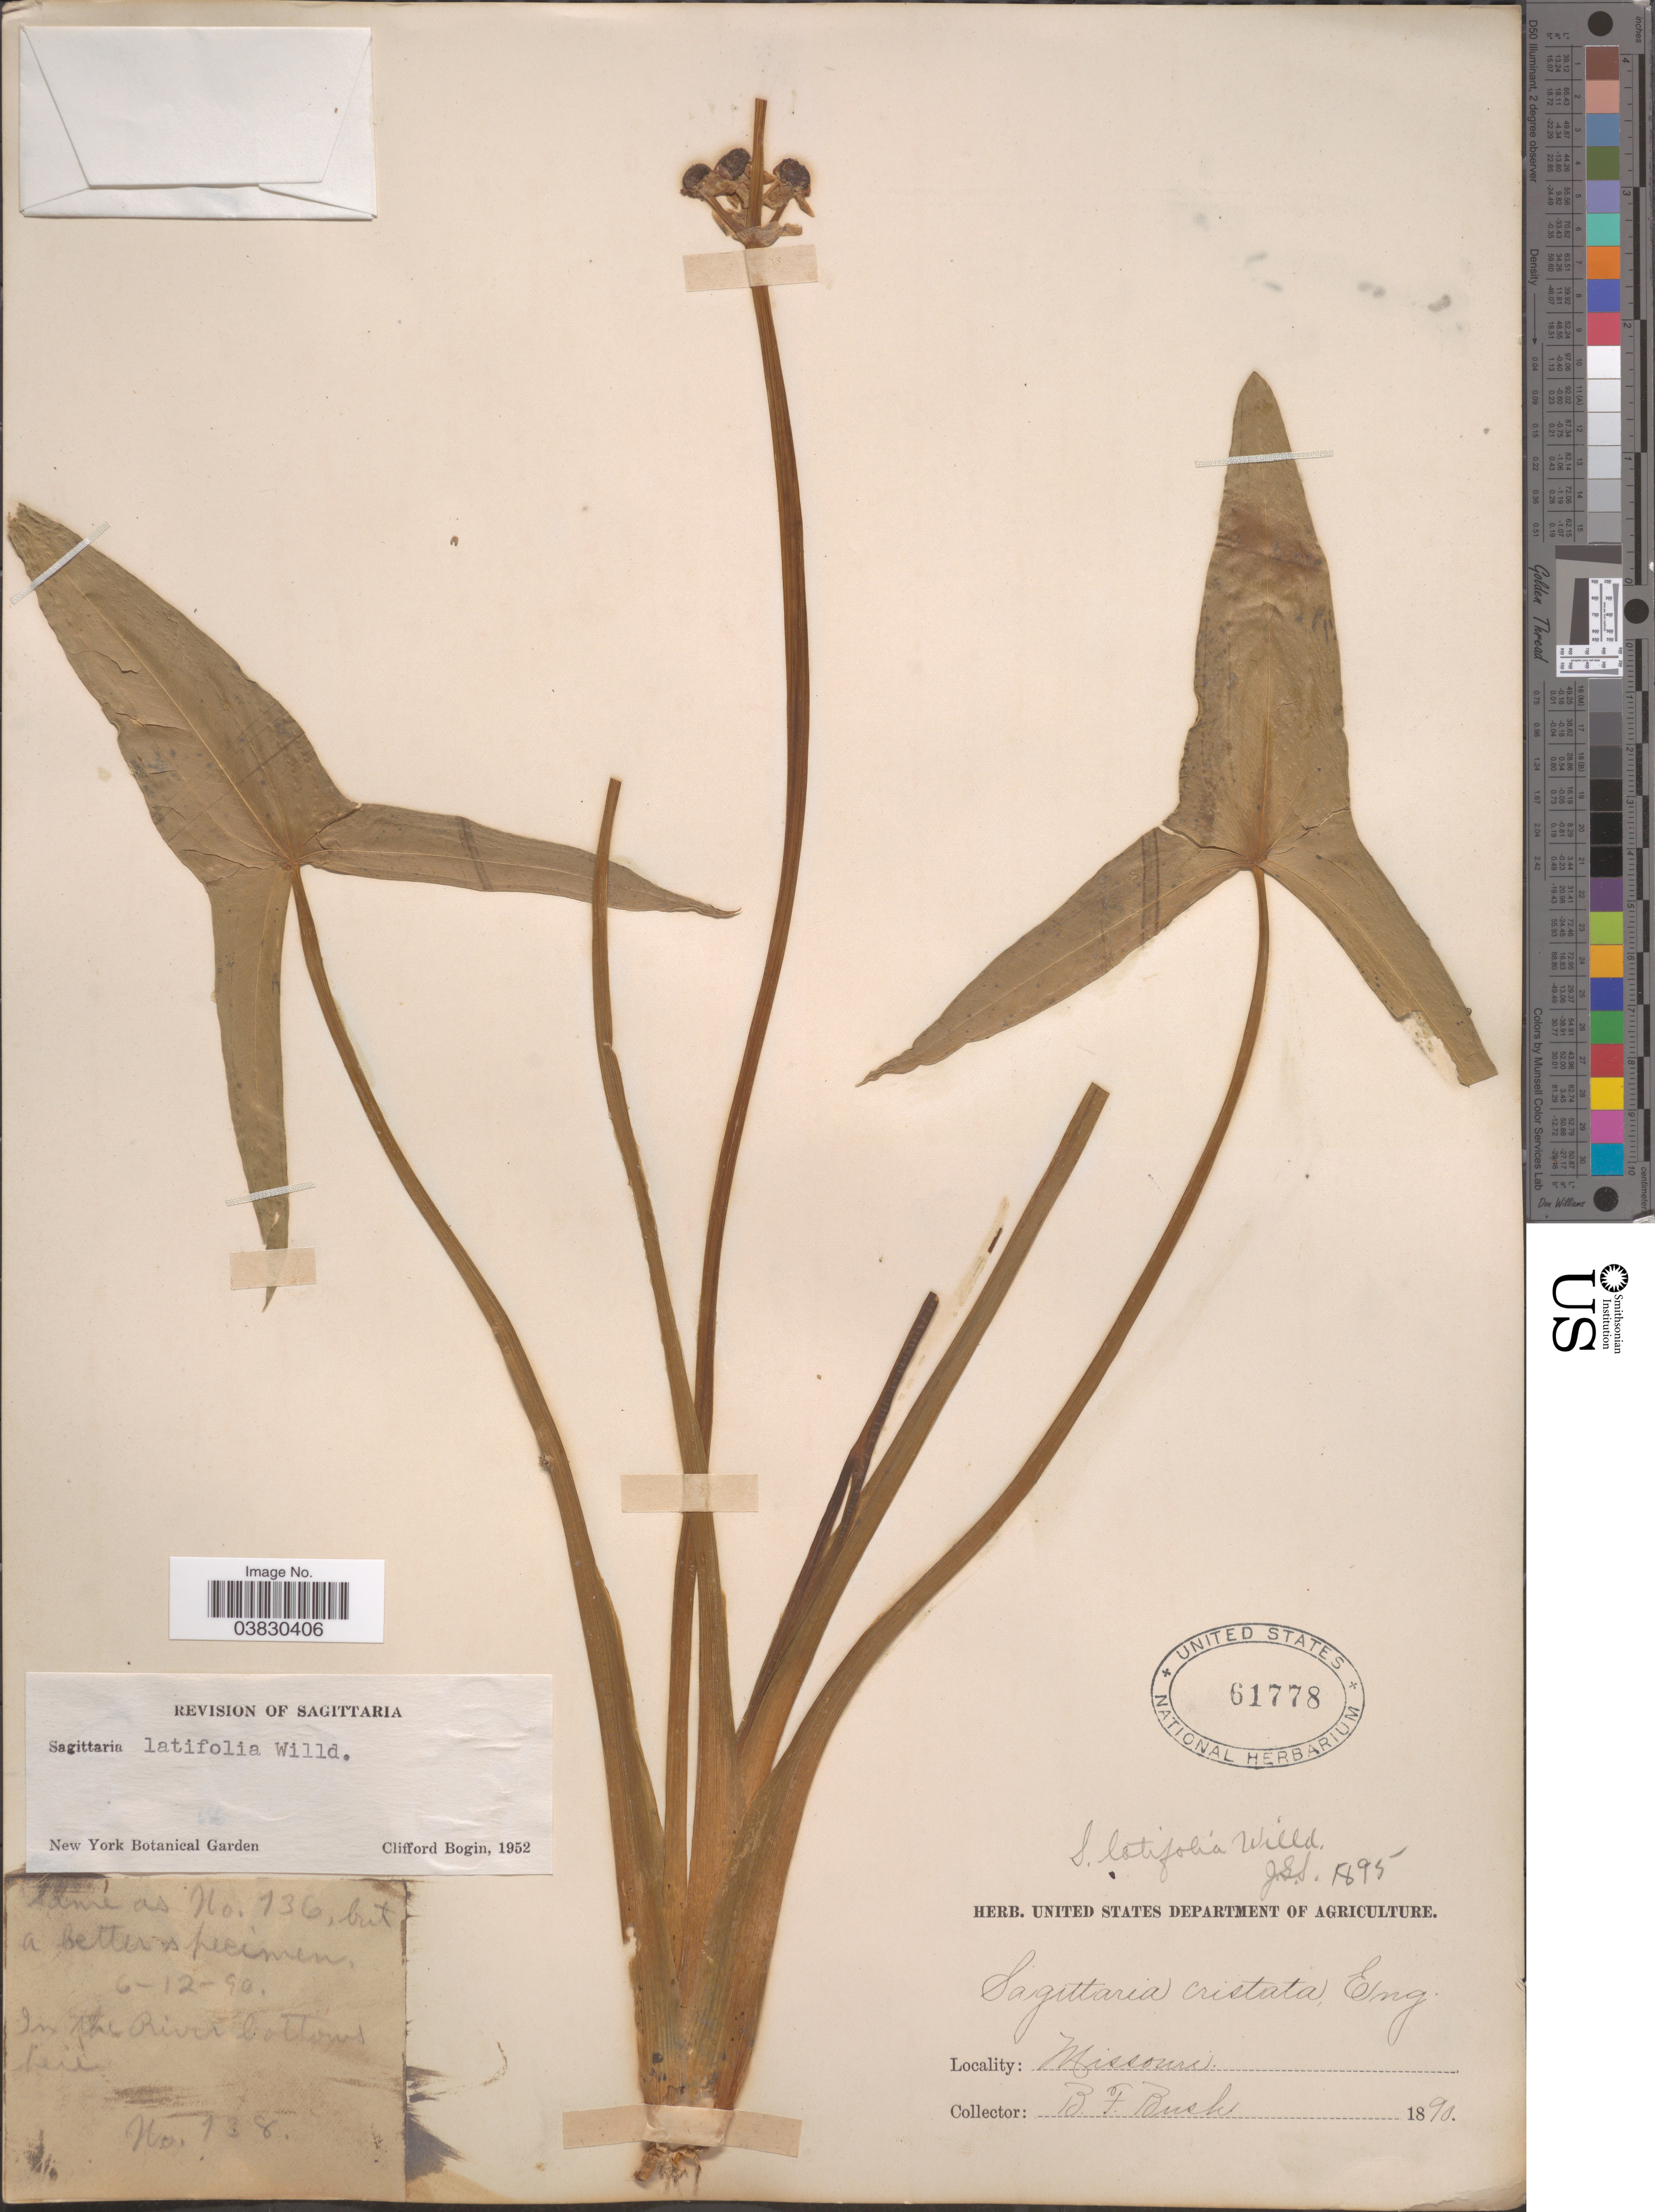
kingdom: Plantae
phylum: Tracheophyta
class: Liliopsida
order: Alismatales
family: Alismataceae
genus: Sagittaria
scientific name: Sagittaria variabilis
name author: Englem. ex A. Gray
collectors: B. F. Bush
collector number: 138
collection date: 1890-06-12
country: United States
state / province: Missouri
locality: In the River bottoms hill.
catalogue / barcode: US 61778